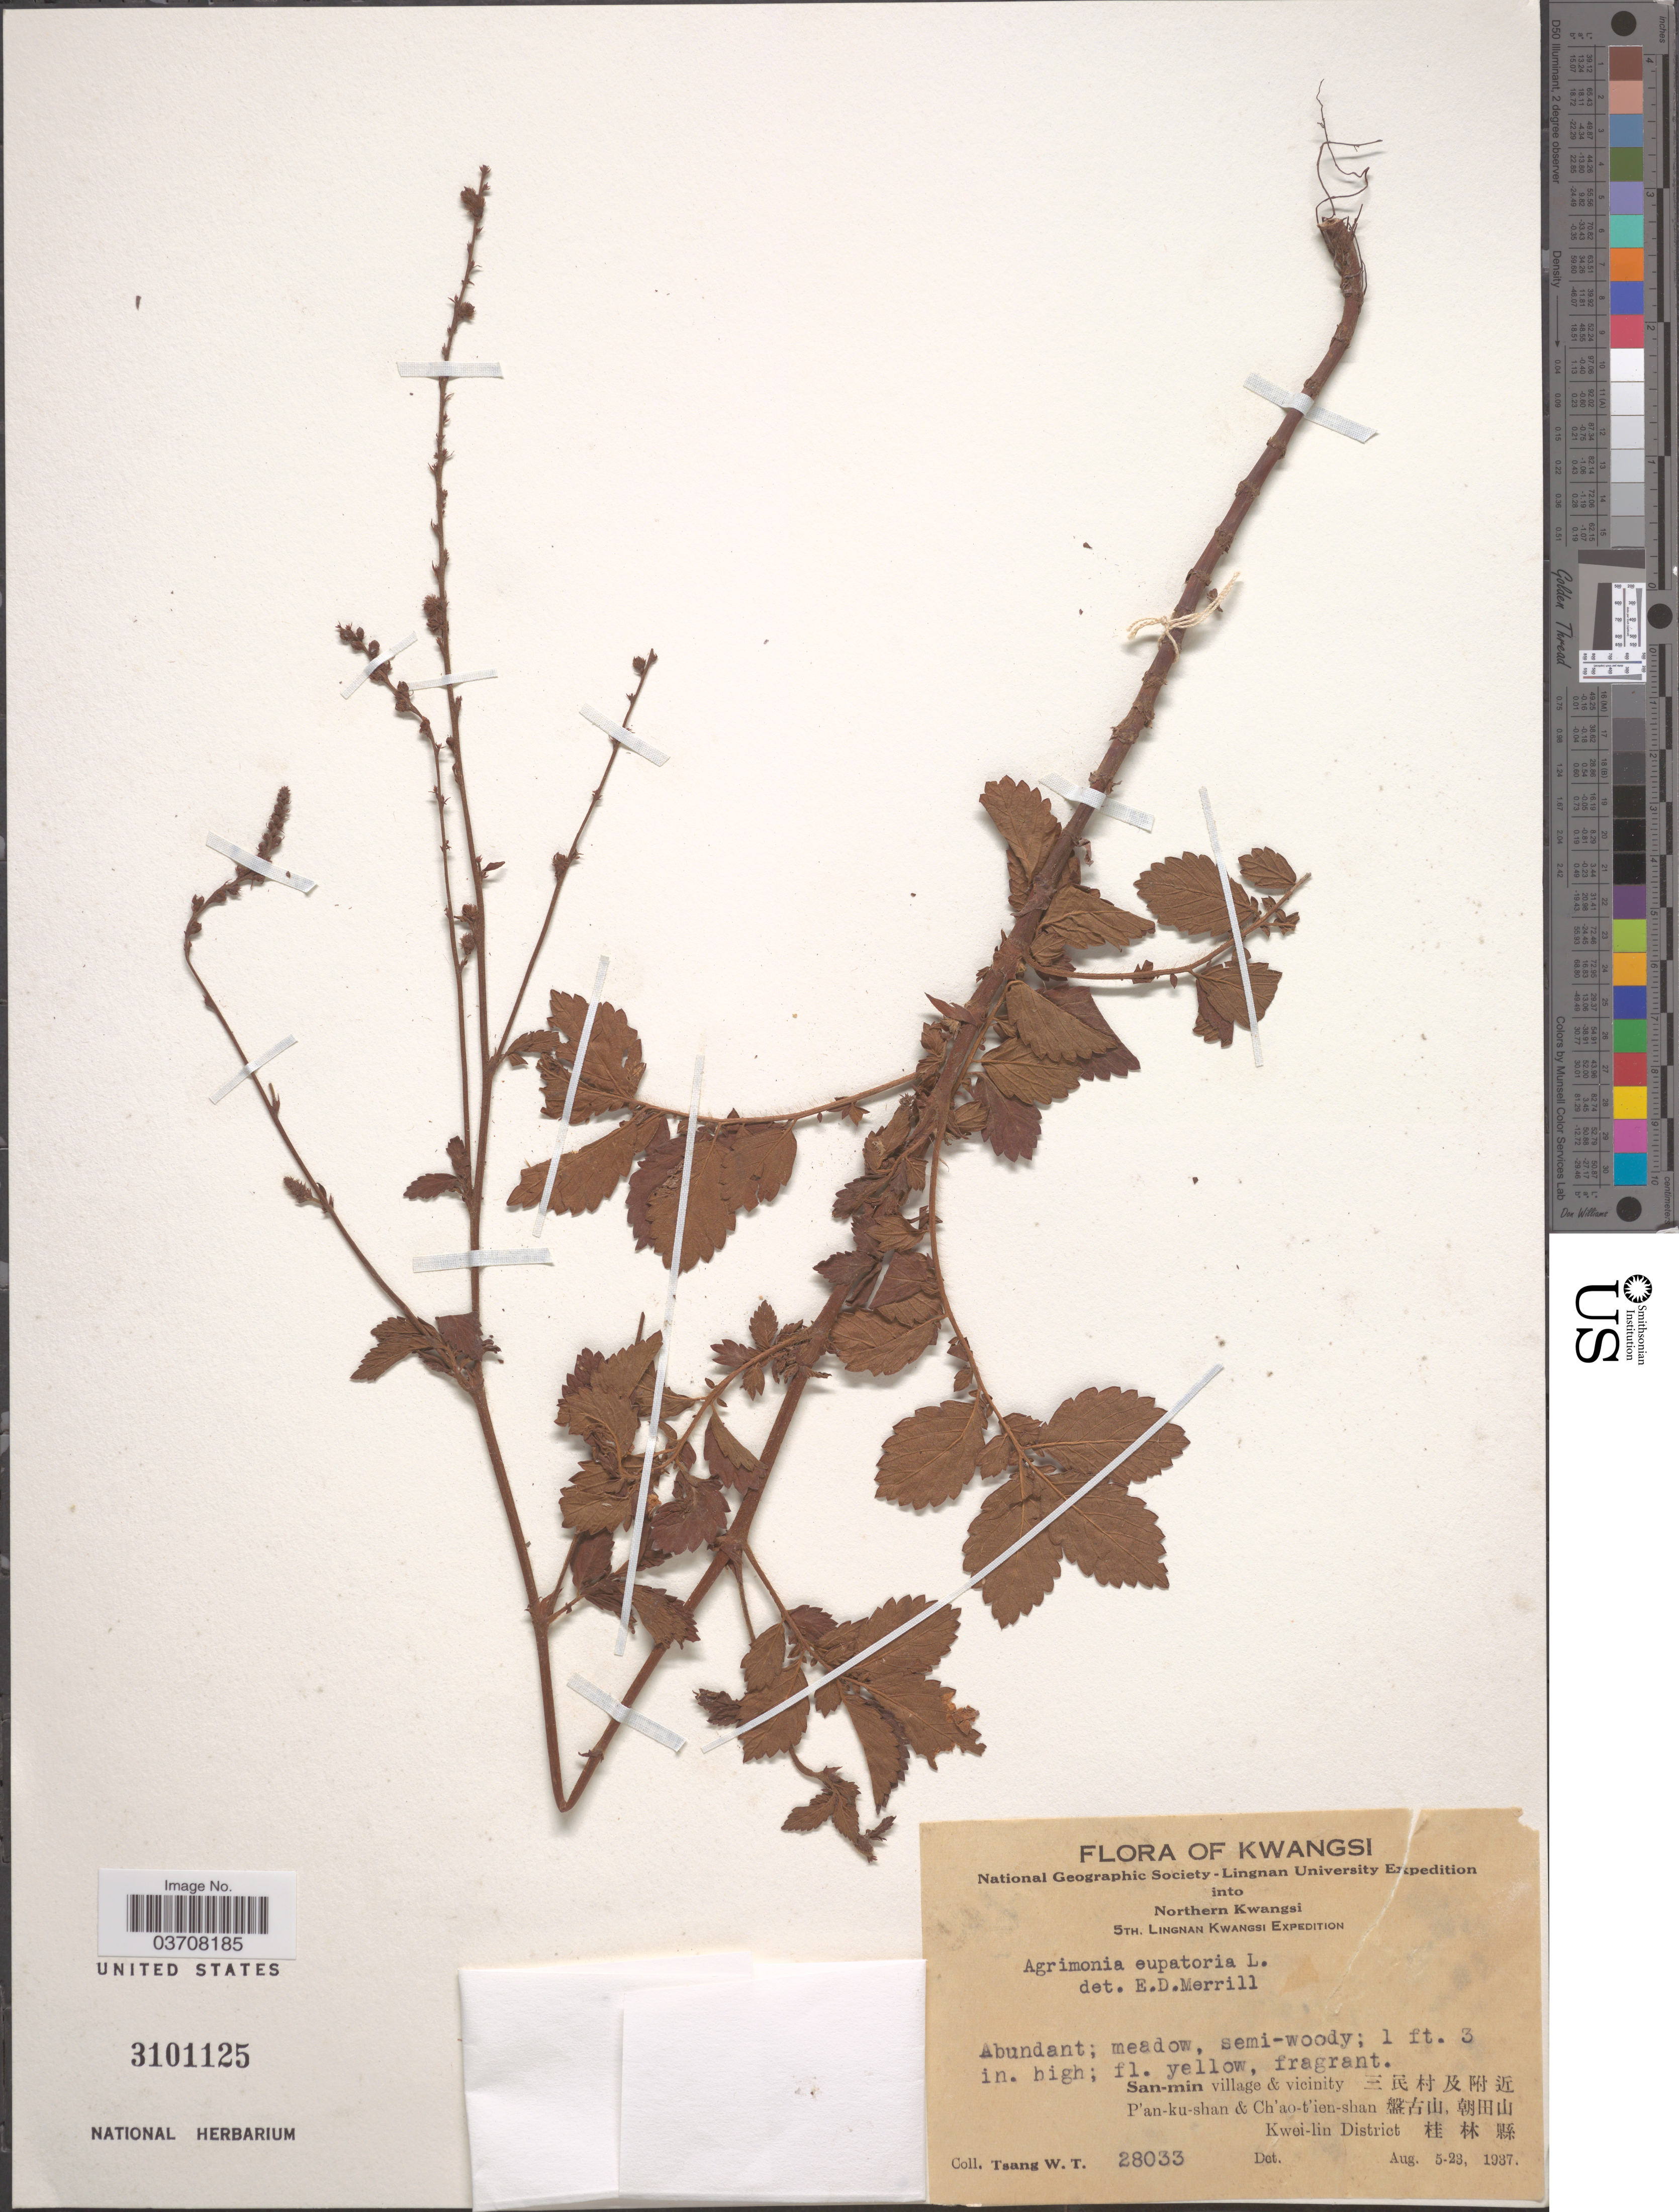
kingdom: Plantae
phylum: Tracheophyta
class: Magnoliopsida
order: Rosales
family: Rosaceae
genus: Agrimonia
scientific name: Agrimonia eupatoria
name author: L.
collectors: W. T. Tsang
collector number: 28033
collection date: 1937-08-05/1937-08-23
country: China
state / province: Guangxi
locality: Kwangsi. Northern Kwangsi. San-min village & vicinity X. P'an-ku-shan & Ch'ao-t'ien-shan X. Kwei-lin District X.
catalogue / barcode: US 3101125